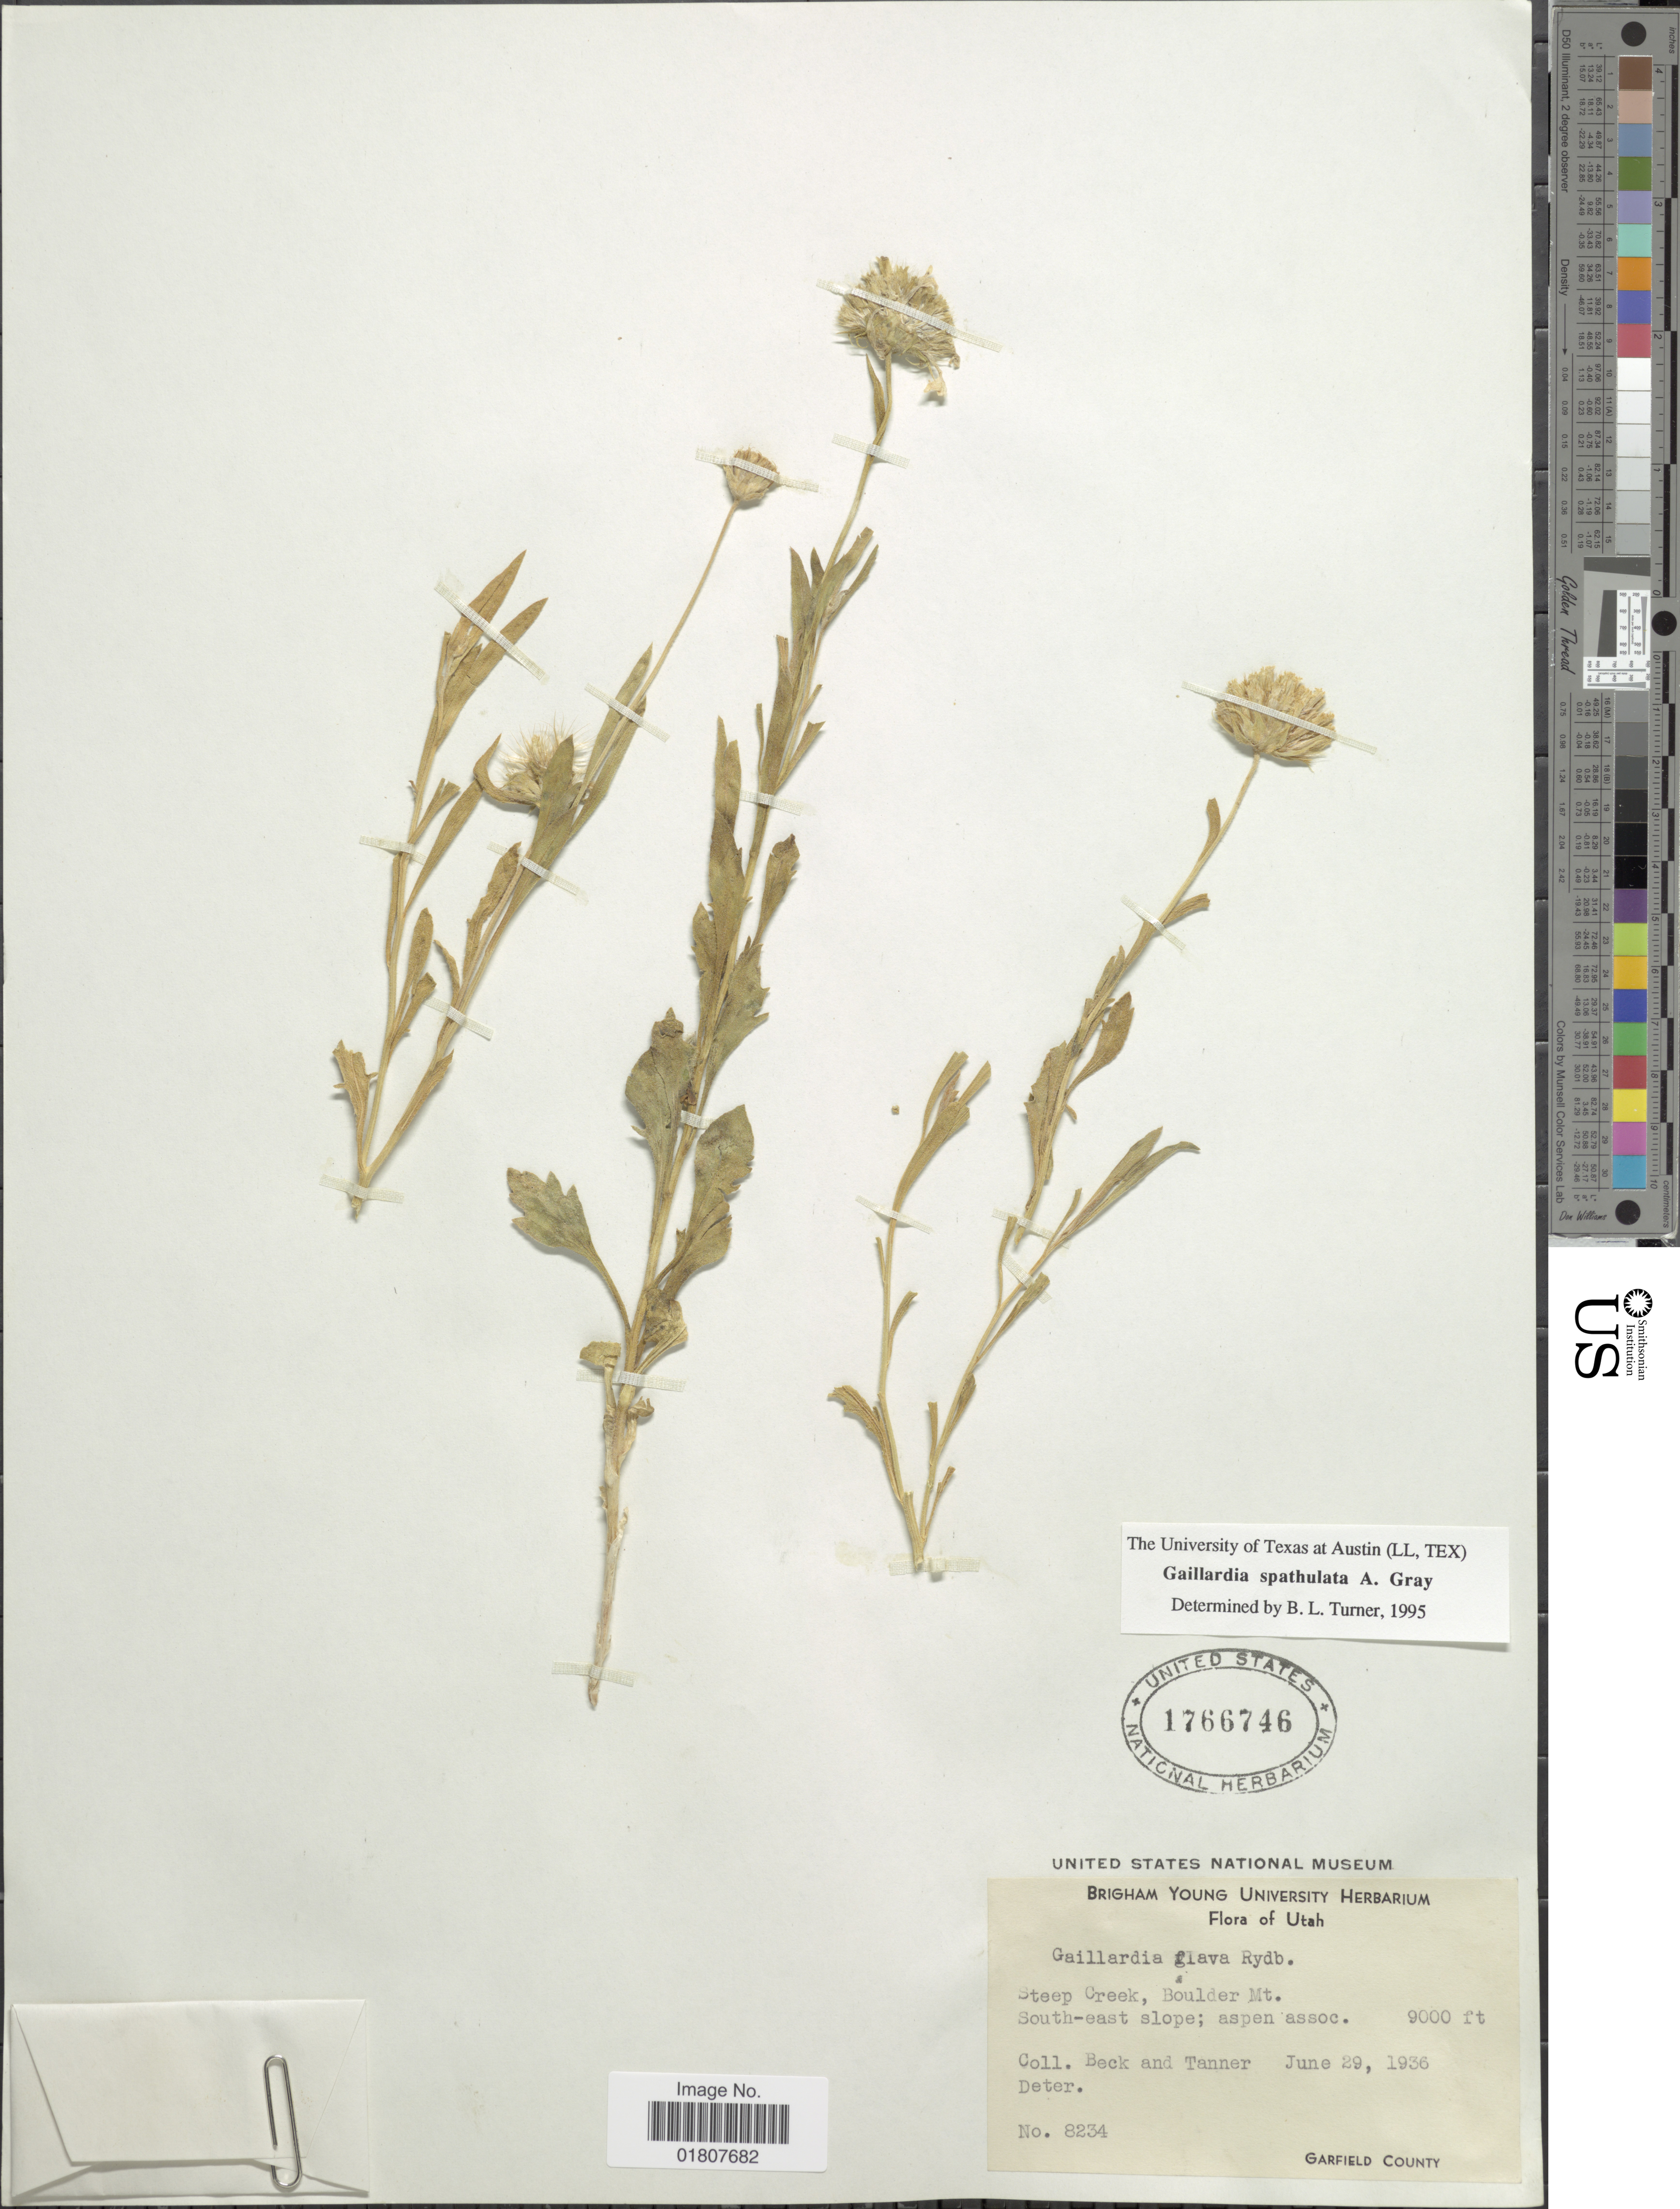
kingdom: Plantae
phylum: Tracheophyta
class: Magnoliopsida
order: Asterales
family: Asteraceae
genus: Gaillardia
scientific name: Gaillardia spathulata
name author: A. Gray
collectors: -- Beck & -. Tanner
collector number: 8234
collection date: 1936-06-29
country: United States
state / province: Utah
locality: Steep Creek, Boulder Mt. South-east slope. Garfield County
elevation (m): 2743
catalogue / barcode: US 1766746